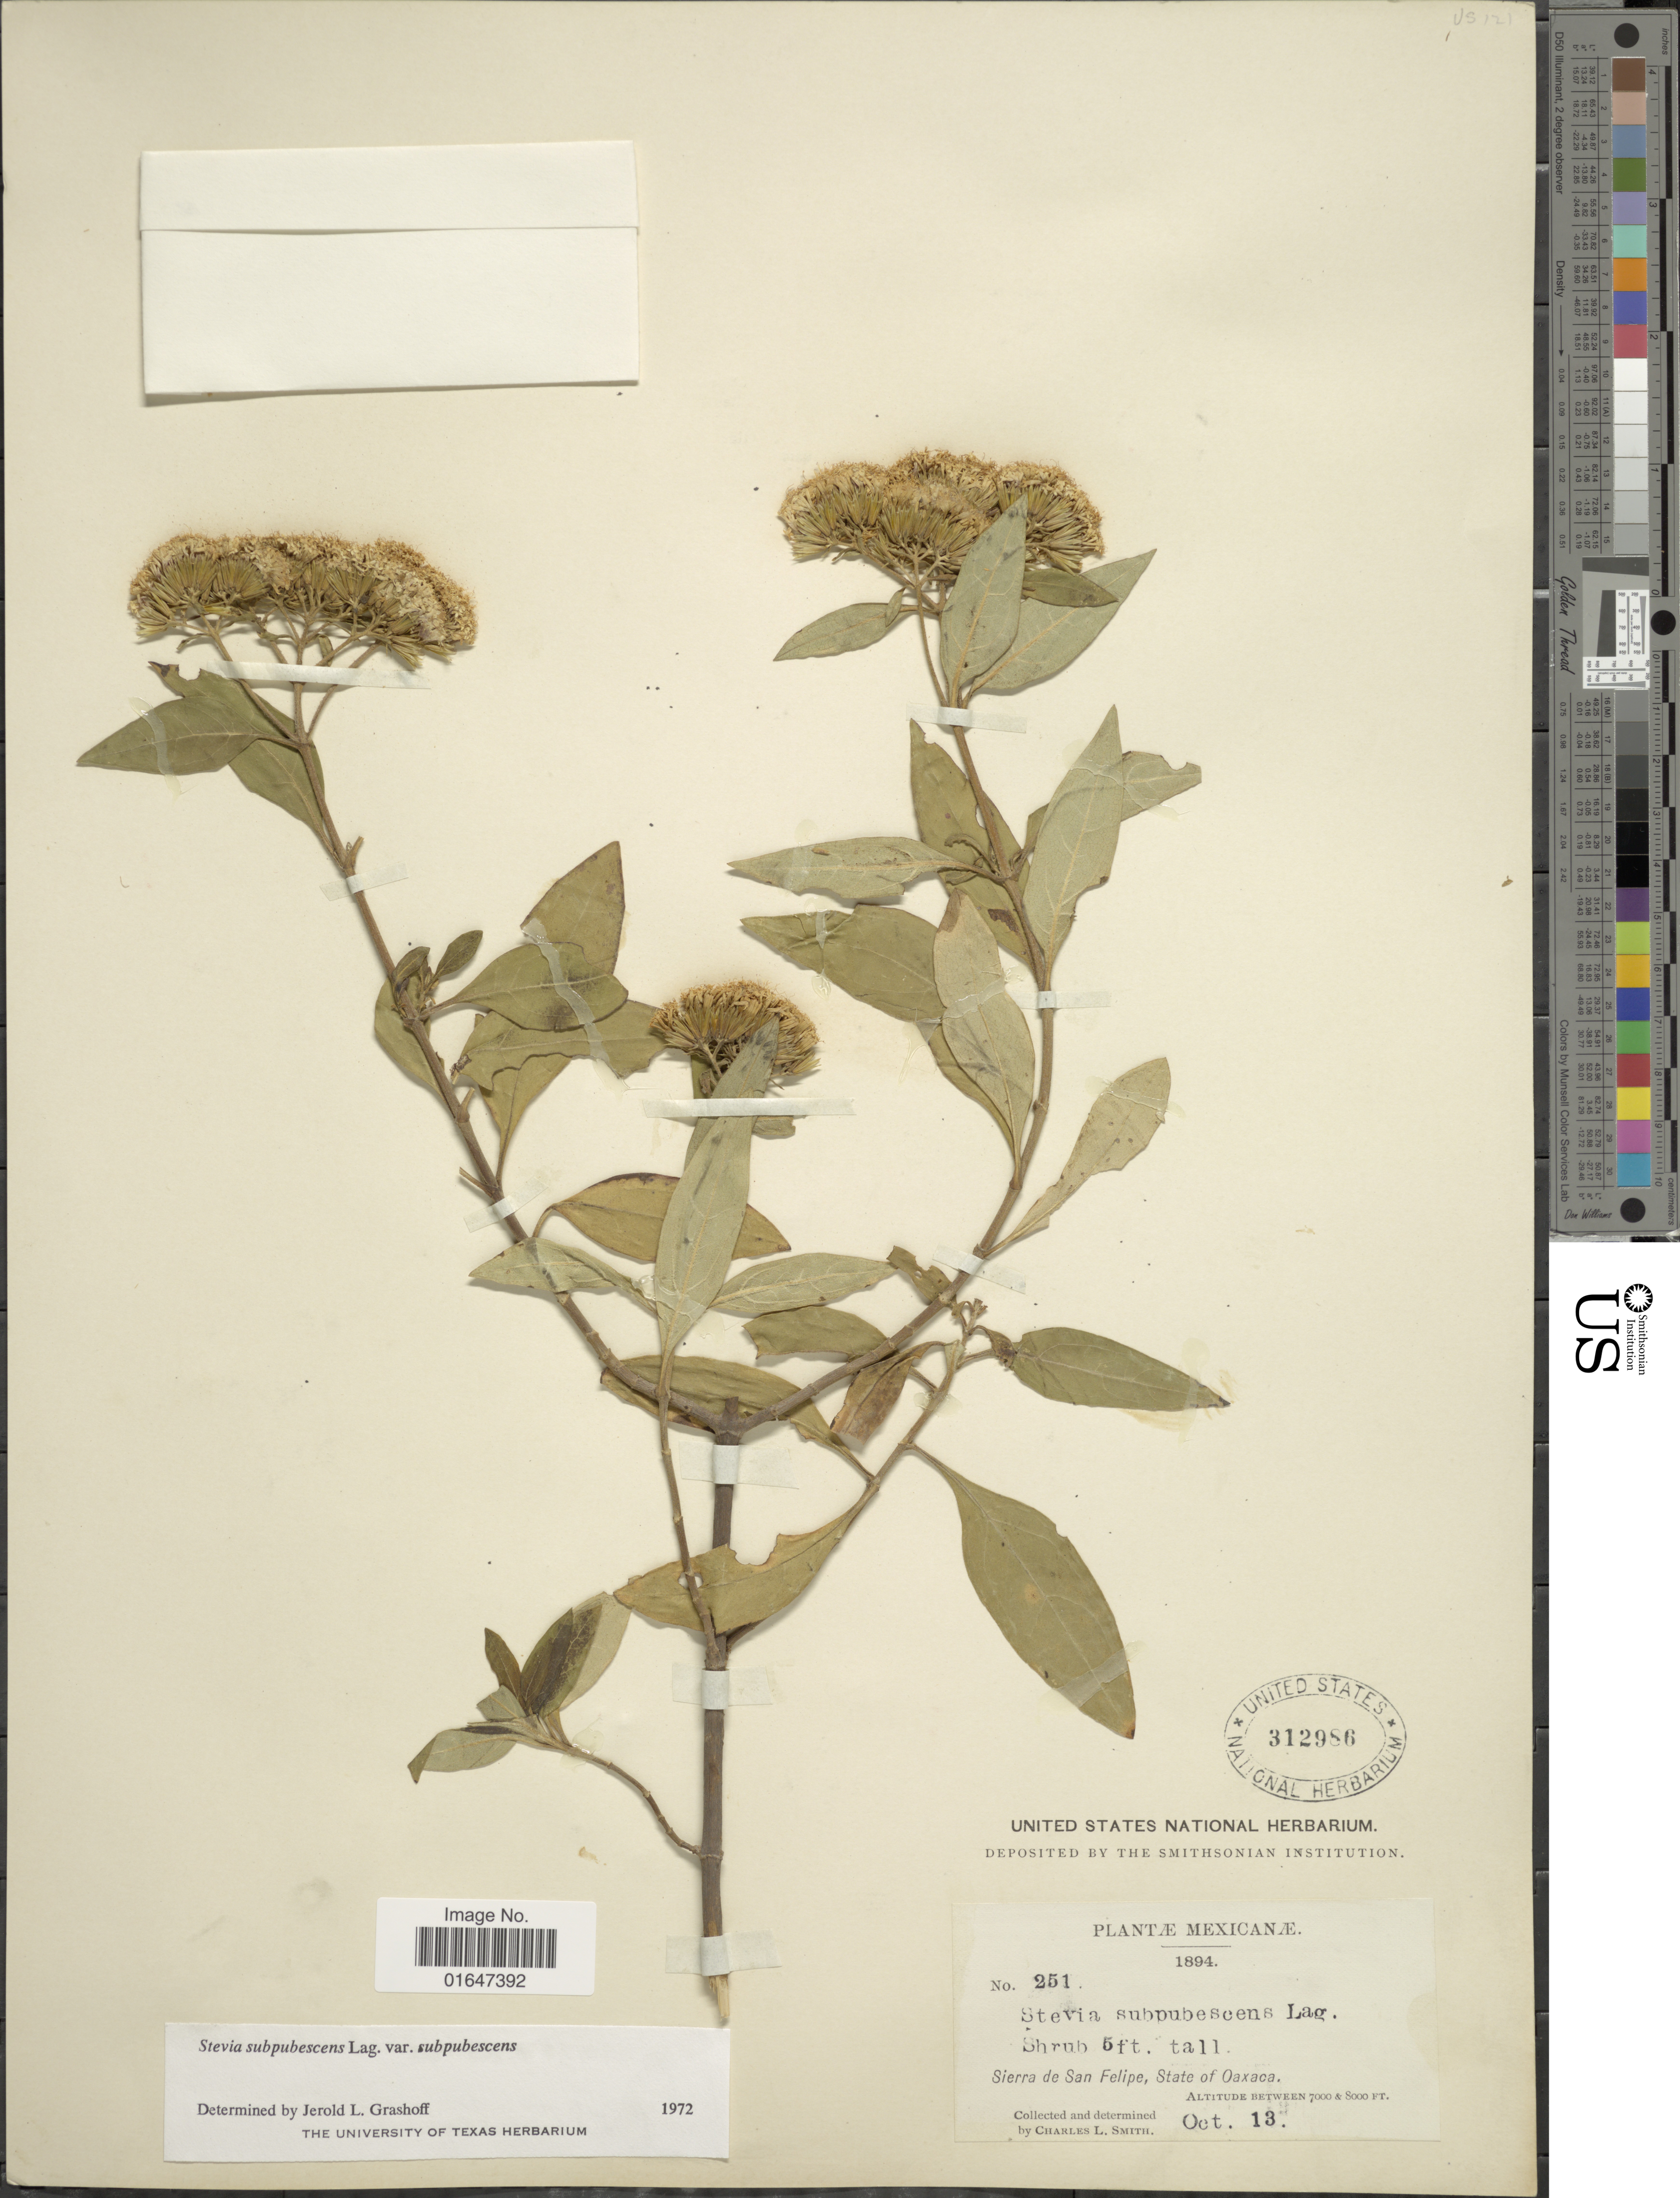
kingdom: Plantae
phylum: Tracheophyta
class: Magnoliopsida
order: Asterales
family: Asteraceae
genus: Stevia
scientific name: Stevia subpubescens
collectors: C. L. Smith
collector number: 251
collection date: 1894-10-13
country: Mexico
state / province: Oaxaca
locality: Mexiacanae, Sierra de San Felipe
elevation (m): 2134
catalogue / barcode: US 312986